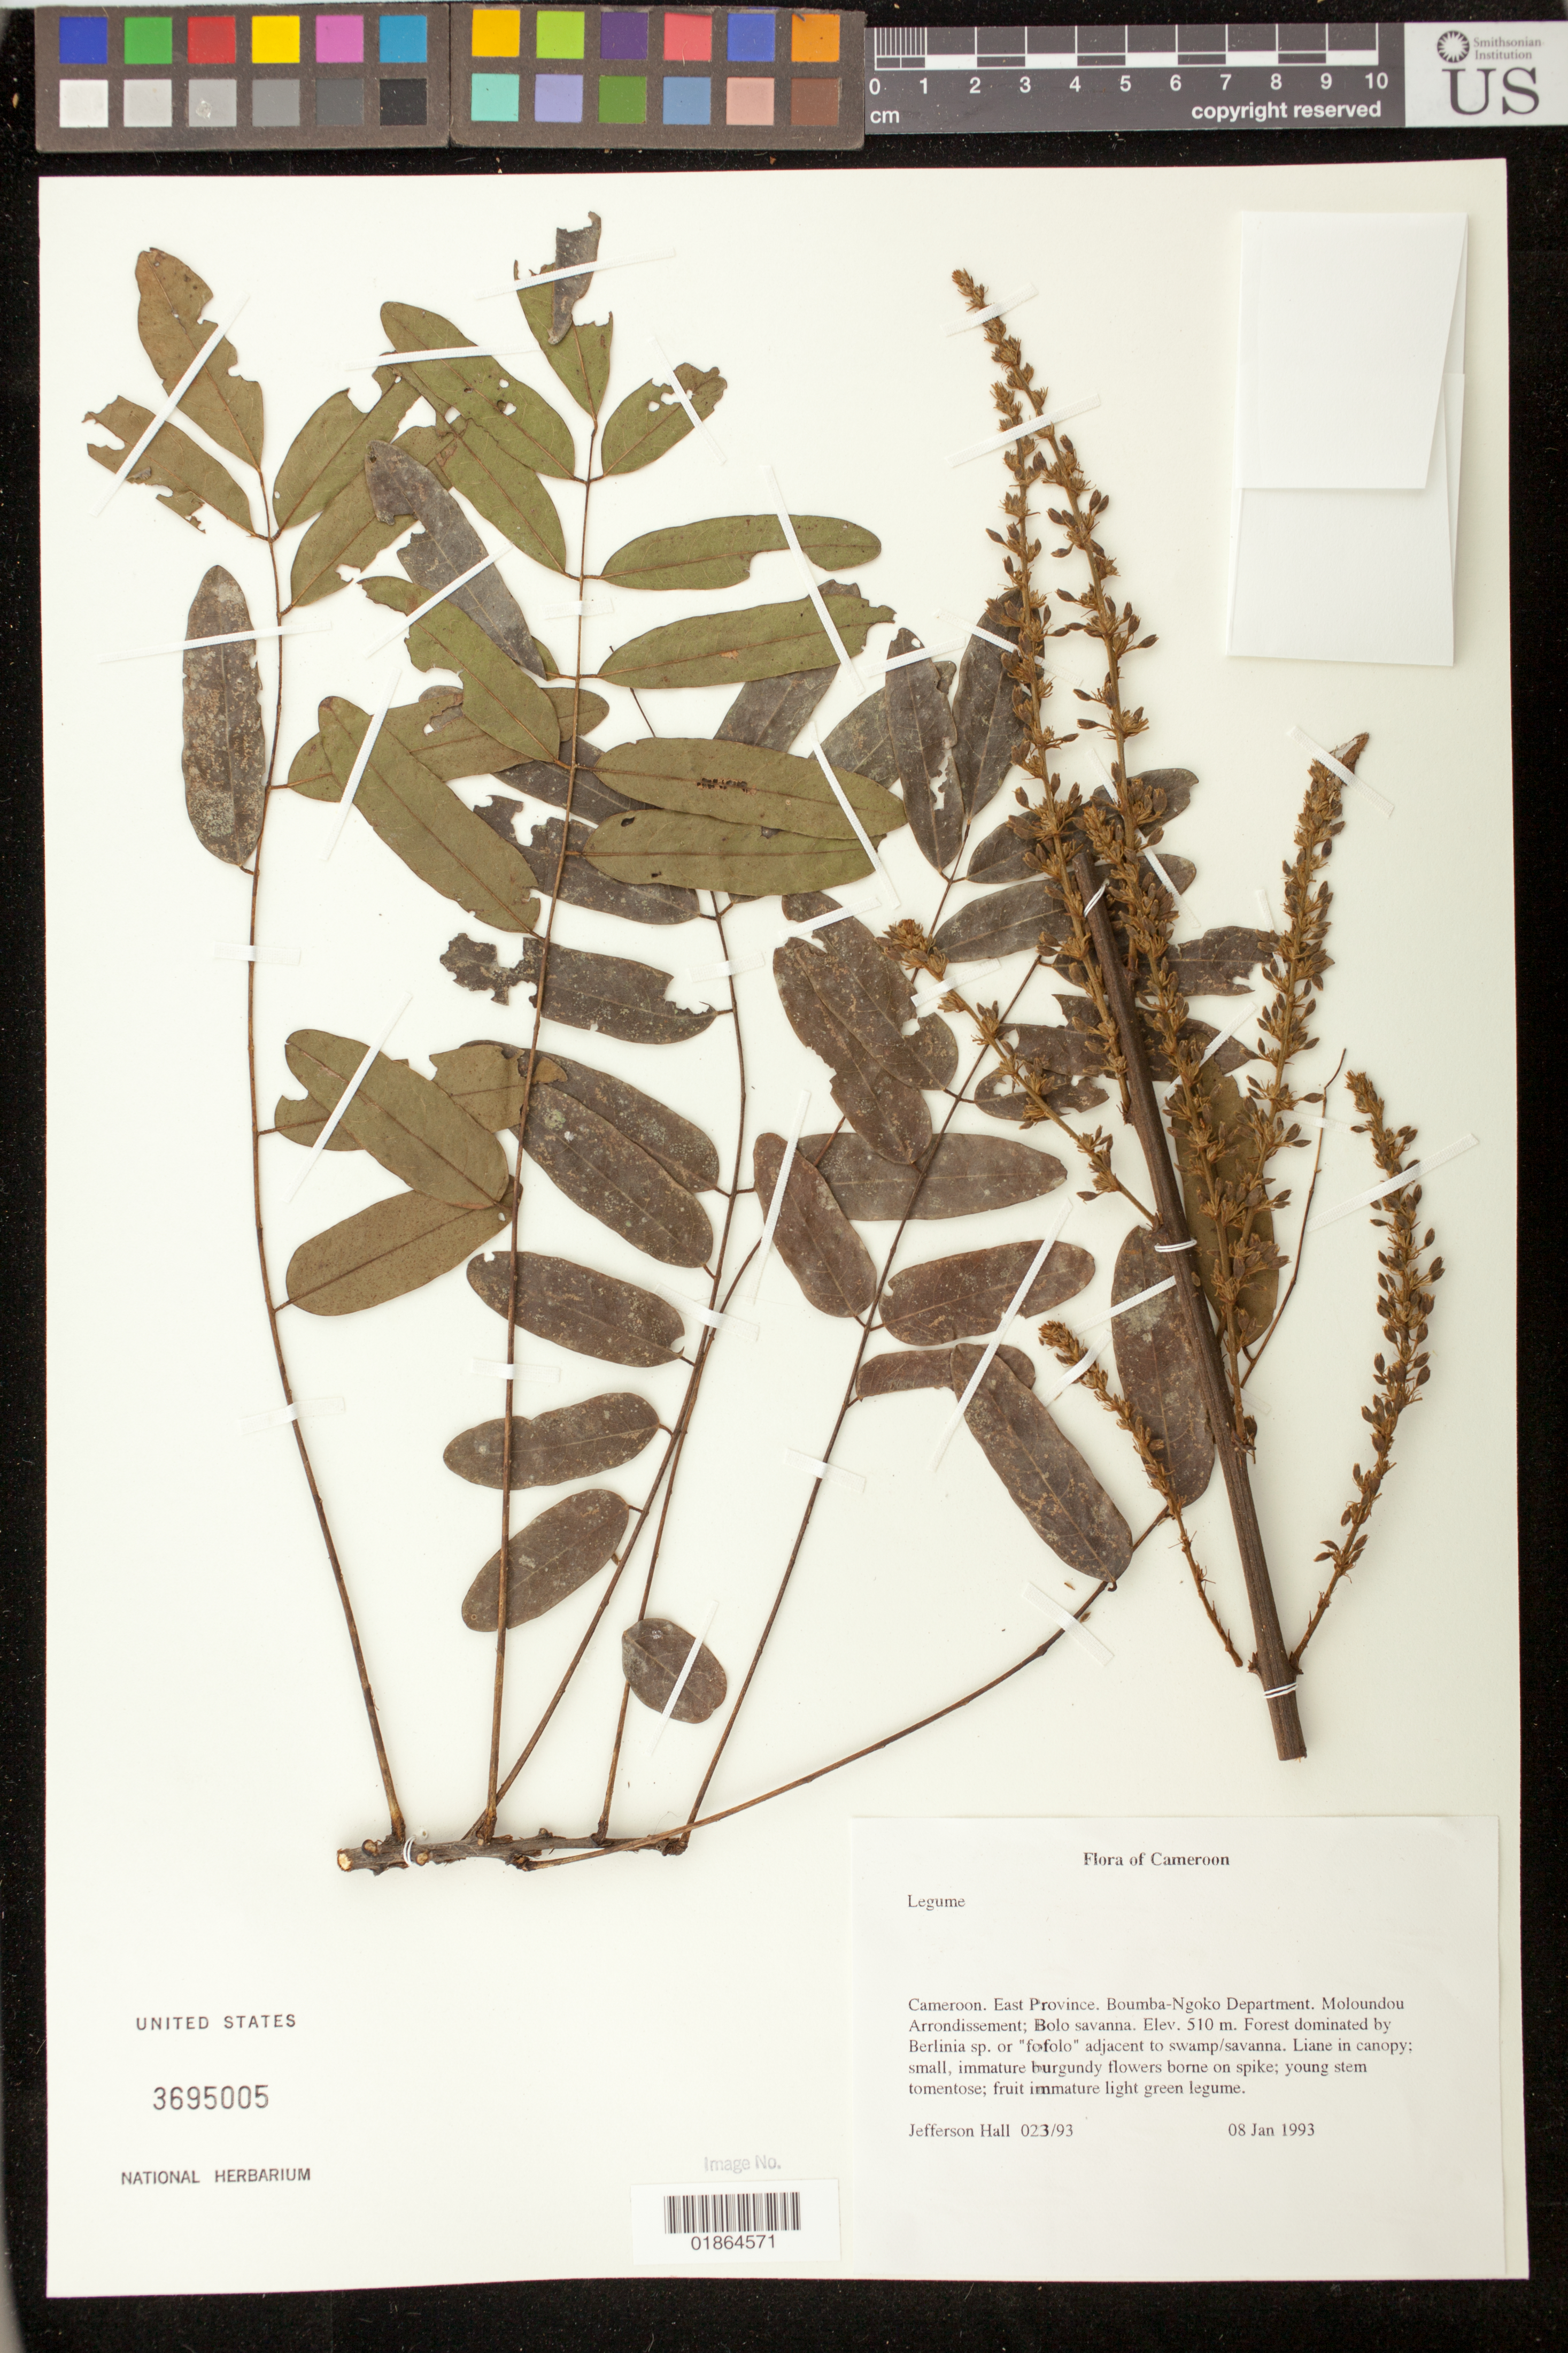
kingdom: Plantae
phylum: Tracheophyta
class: Magnoliopsida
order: Fabales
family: Fabaceae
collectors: J. Hall & -. Edouard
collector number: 023/93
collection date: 1993-01-08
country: Cameroon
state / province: Est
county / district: Boumba-ngoko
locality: Moloundou Arrondissement; Bolo savanna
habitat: Forest dominated by Berlinia sp. or "fofolo" adjacent to swamp/savanna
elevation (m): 520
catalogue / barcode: US 3695005